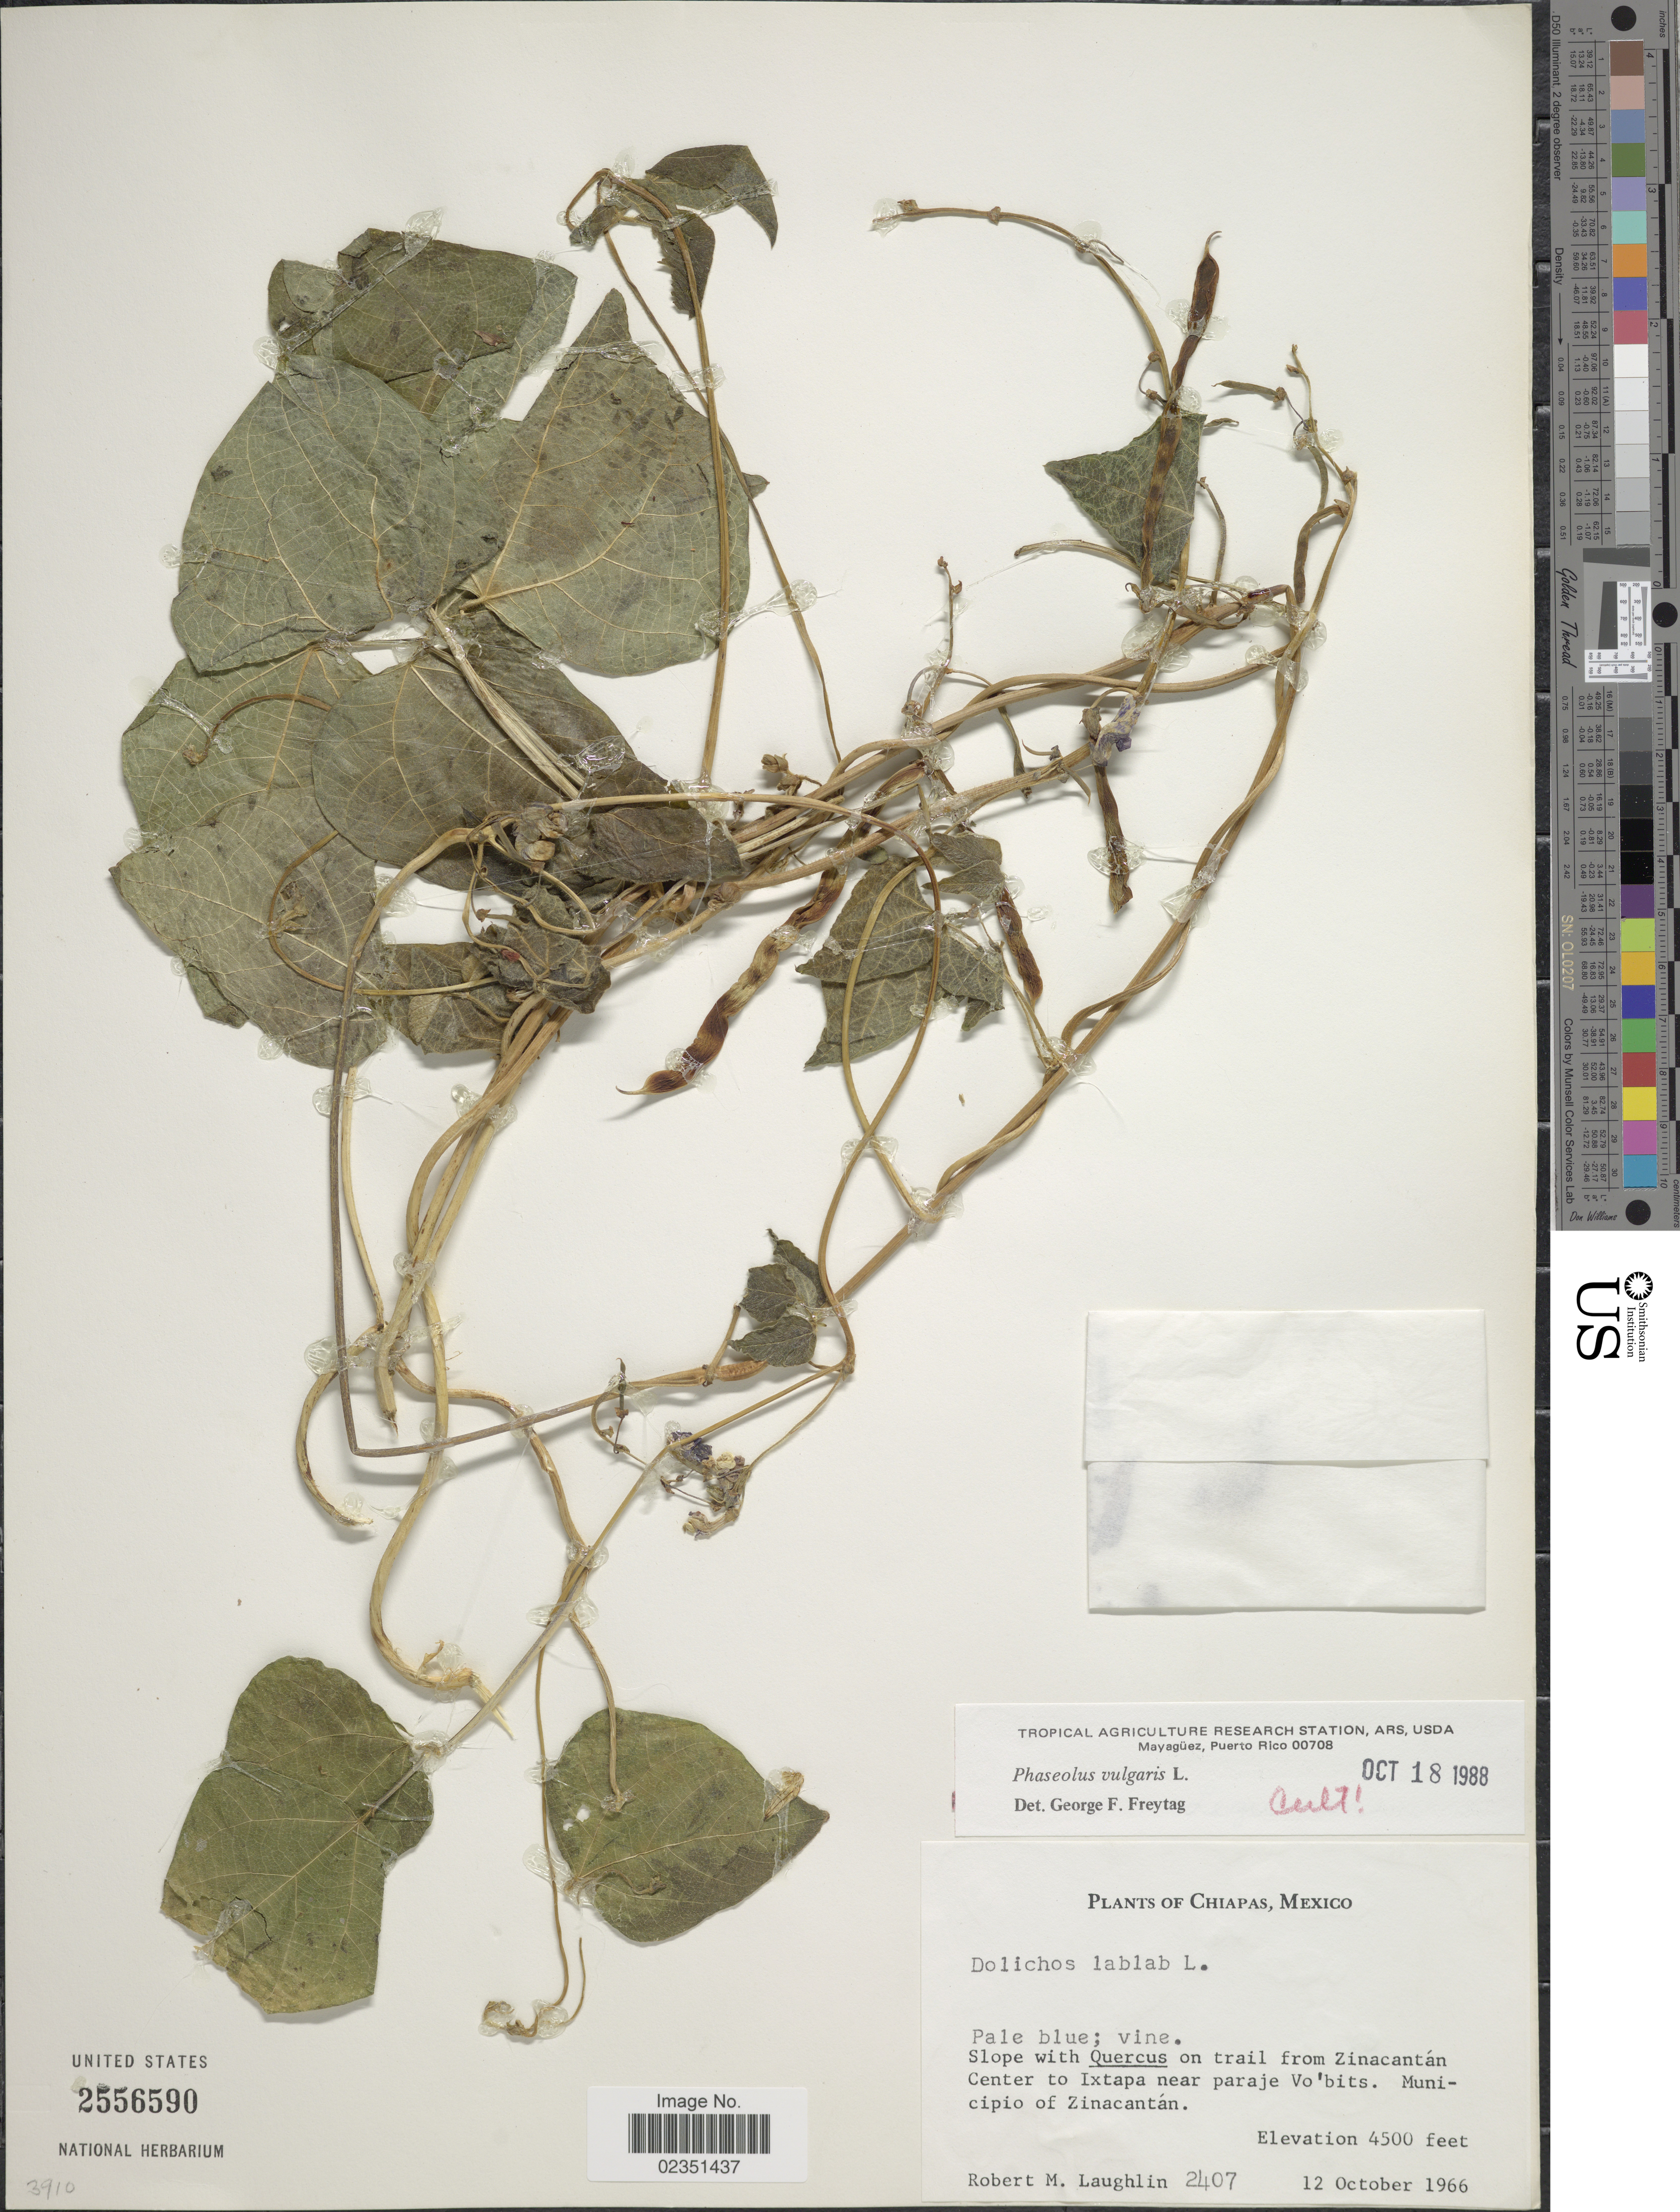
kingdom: Plantae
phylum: Tracheophyta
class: Magnoliopsida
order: Fabales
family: Fabaceae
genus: Phaseolus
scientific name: Phaseolus vulgaris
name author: L.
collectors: R. M. Laughlin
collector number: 2407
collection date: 1966-10-12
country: Mexico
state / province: Chiapas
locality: On trail from Zinacantan Center to Ixtapa near paraje Vo'bits. Municipio of Zinacantan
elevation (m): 1372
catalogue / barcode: US 2556590